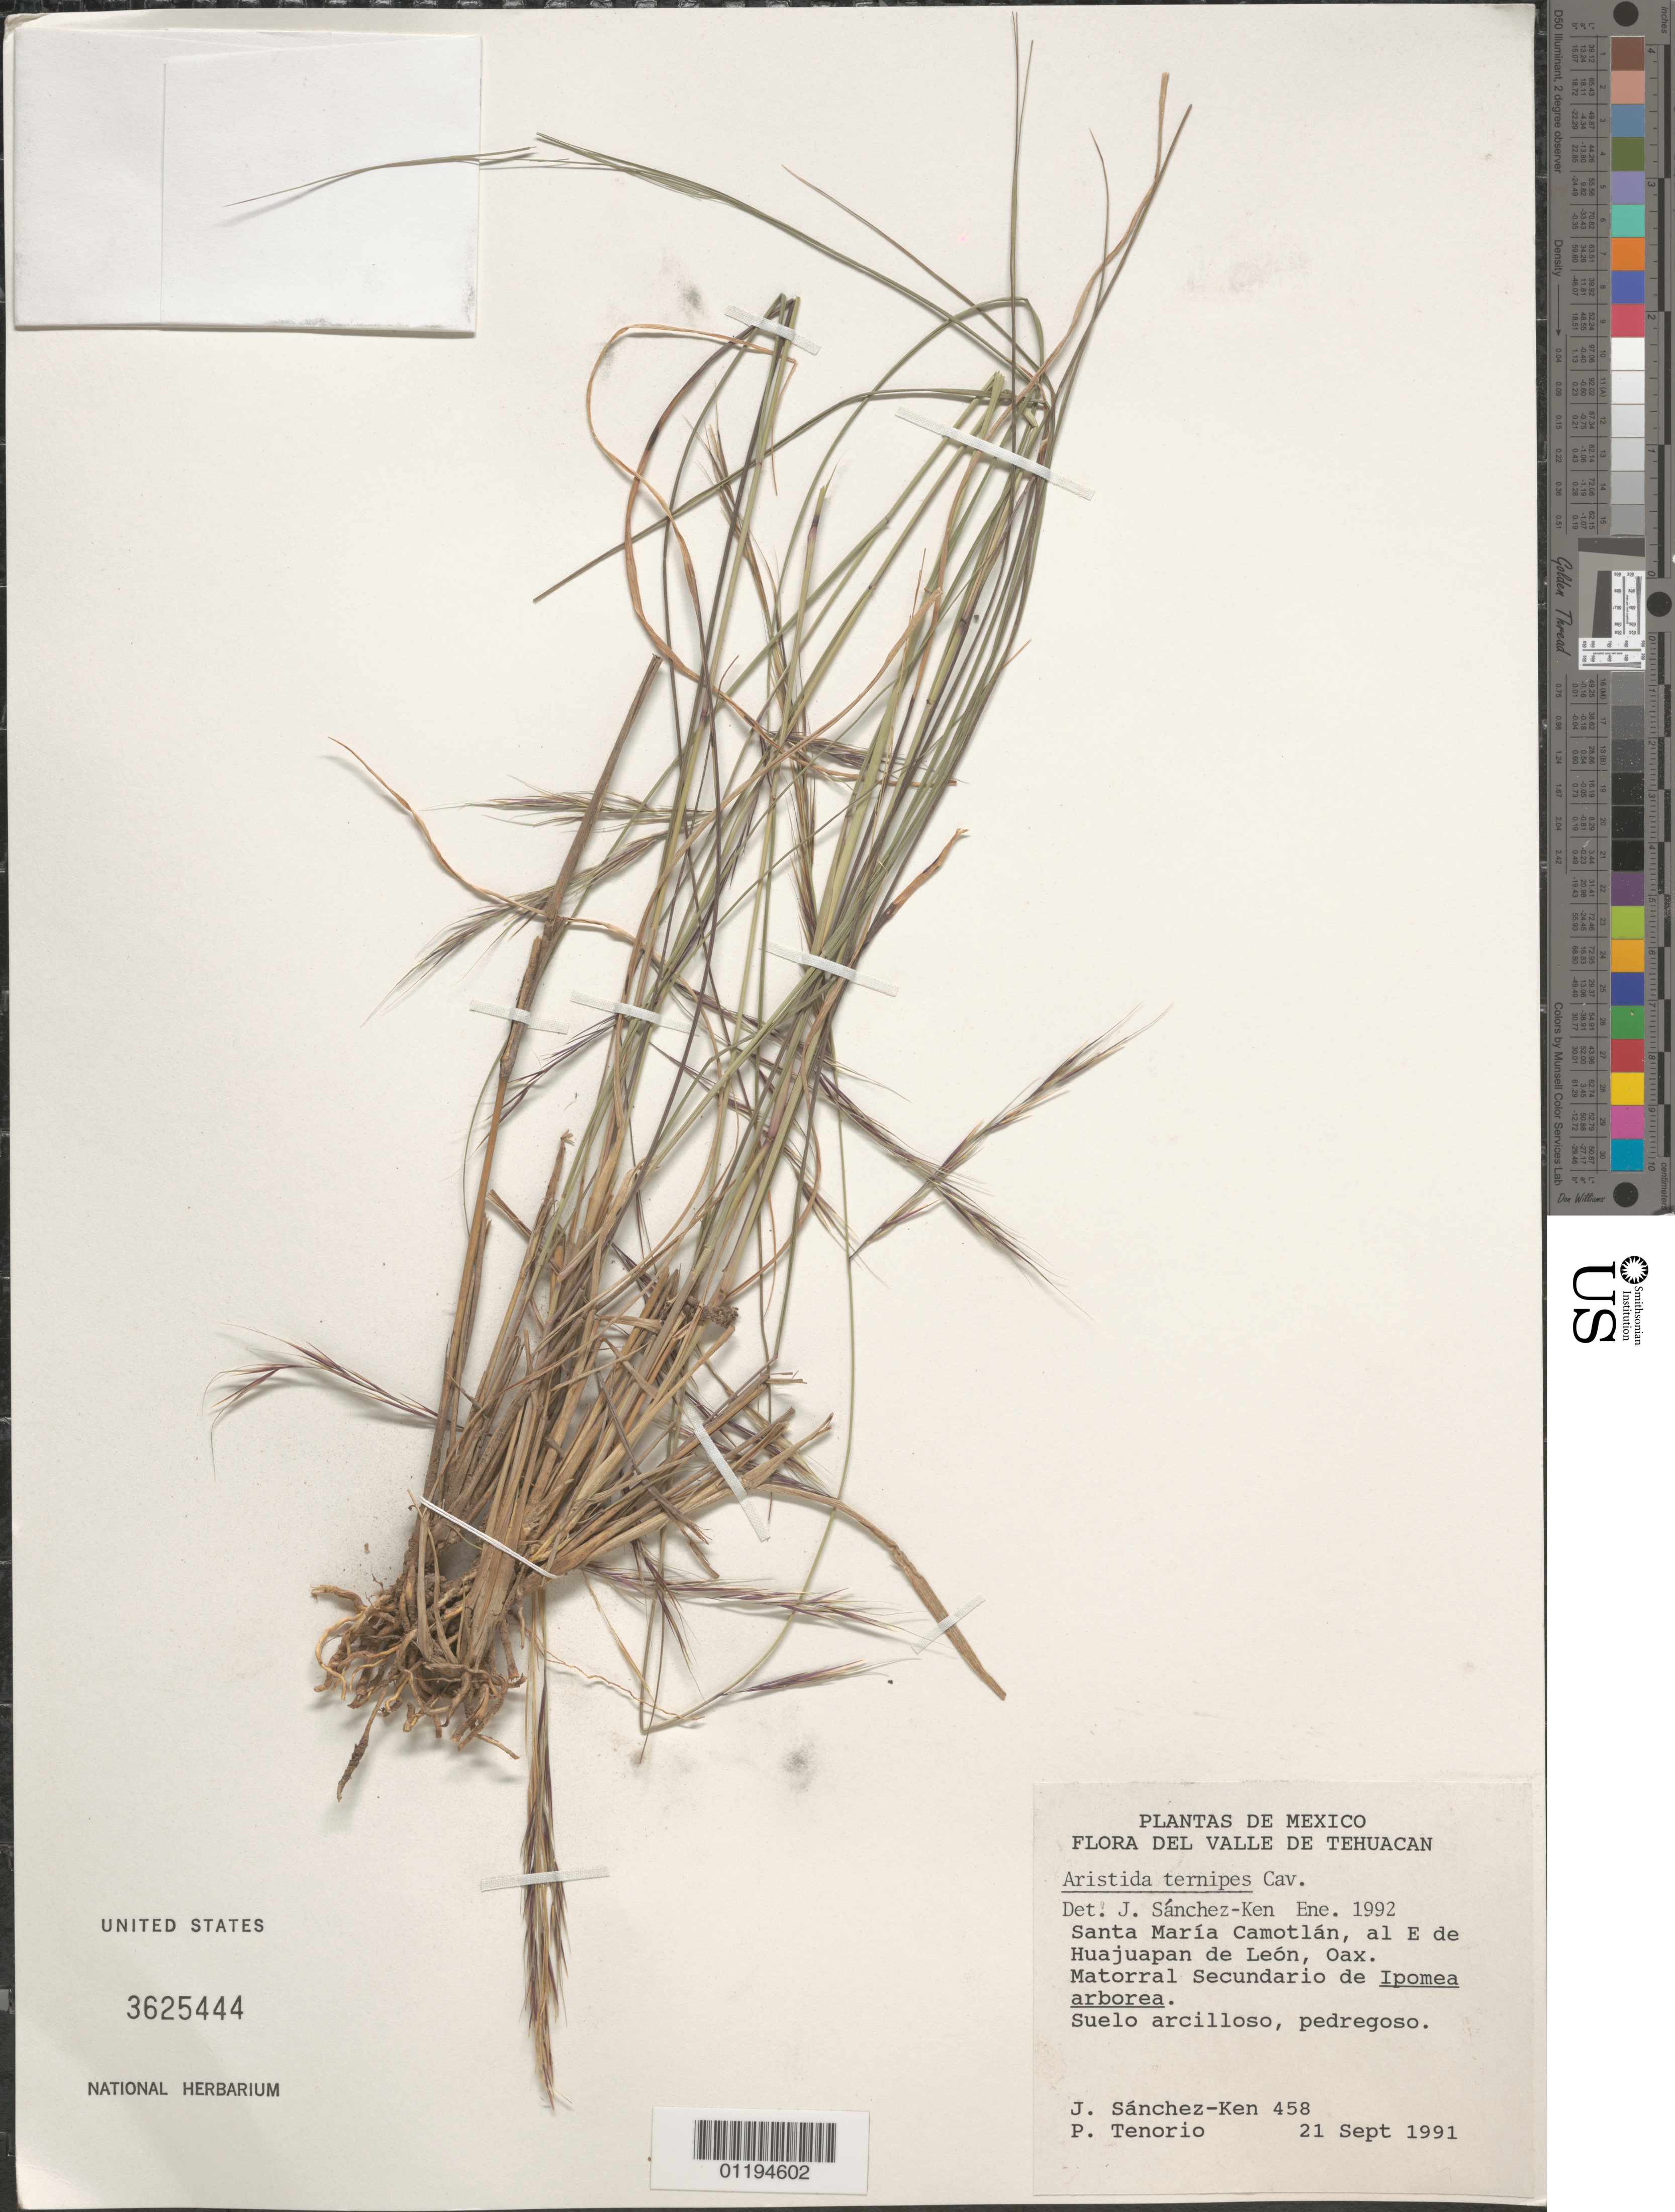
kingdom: Plantae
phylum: Tracheophyta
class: Liliopsida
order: Poales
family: Poaceae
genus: Aristida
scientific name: Aristida ternipes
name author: Cav.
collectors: J. G. Sánchez-Ken & Tenorio, P.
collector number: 458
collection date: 1991-09-21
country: Mexico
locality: E of Huajuapan de Leon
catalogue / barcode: US 3625444